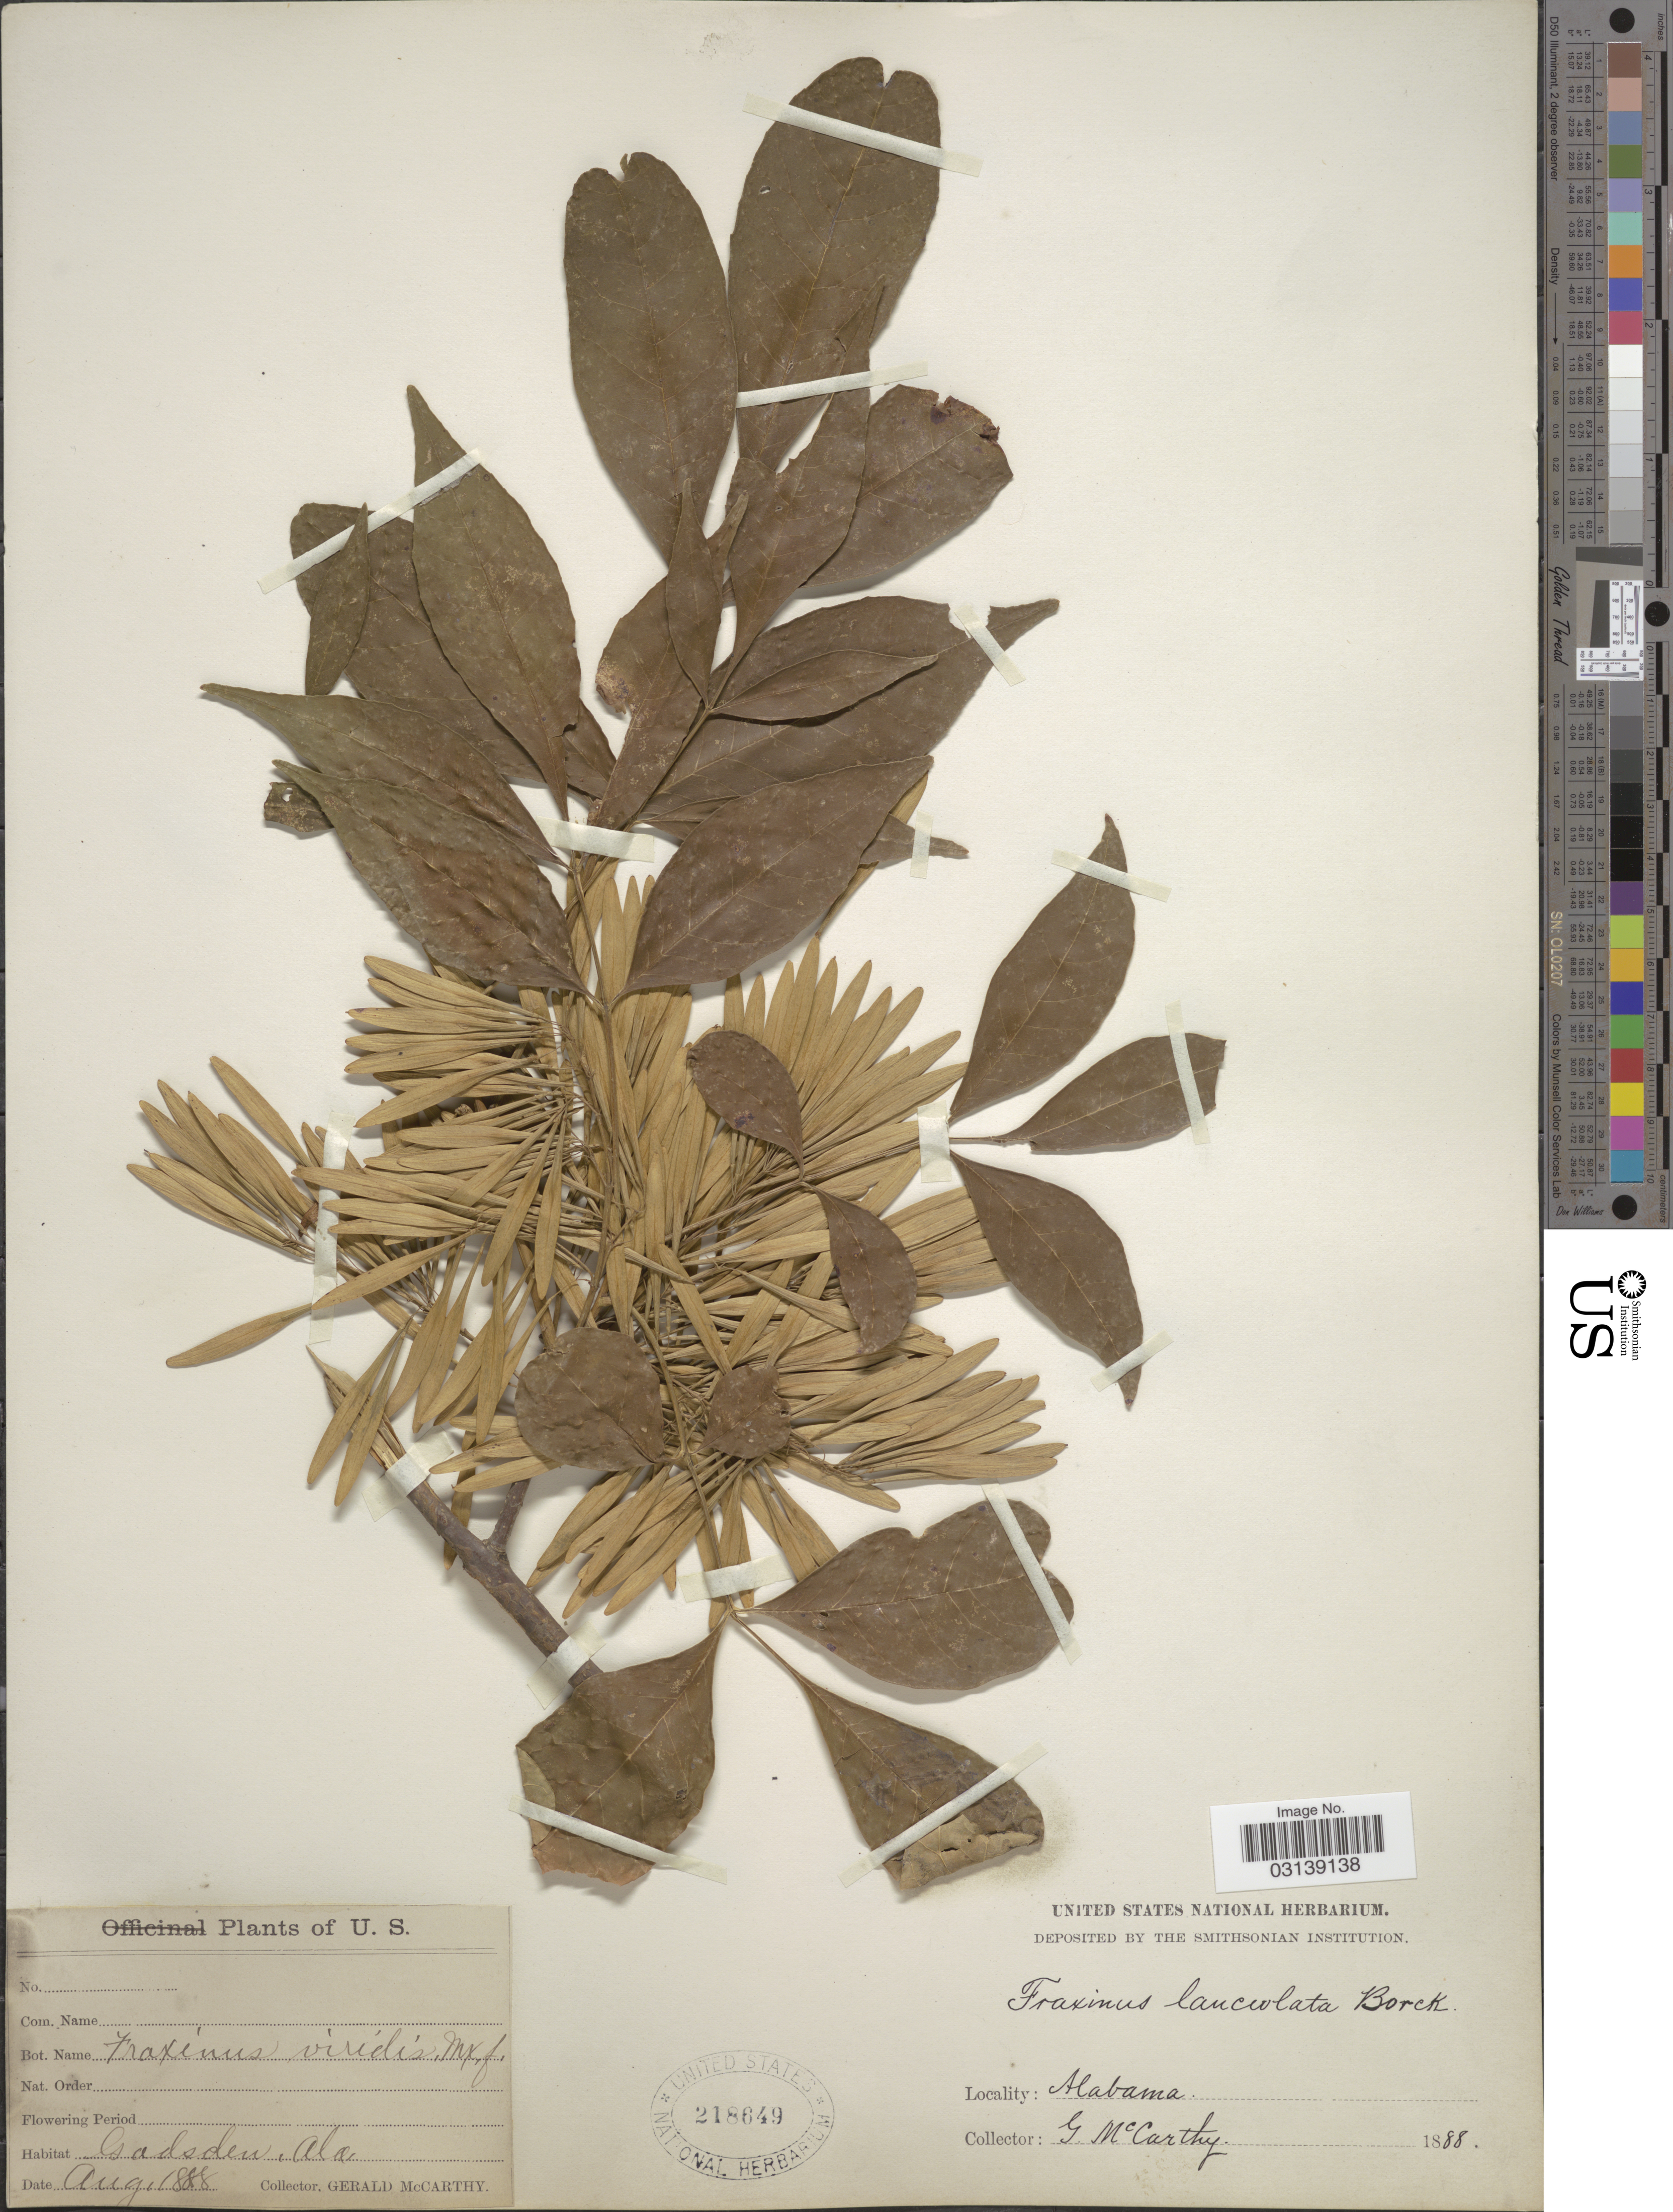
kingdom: Plantae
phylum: Tracheophyta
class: Magnoliopsida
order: Lamiales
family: Oleaceae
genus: Fraxinus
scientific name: Fraxinus pennsylvanica var. lanceolata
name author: Sarg.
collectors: G. McCarthy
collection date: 1888-08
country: United States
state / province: Alabama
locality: Gadsden.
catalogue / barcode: US 218649